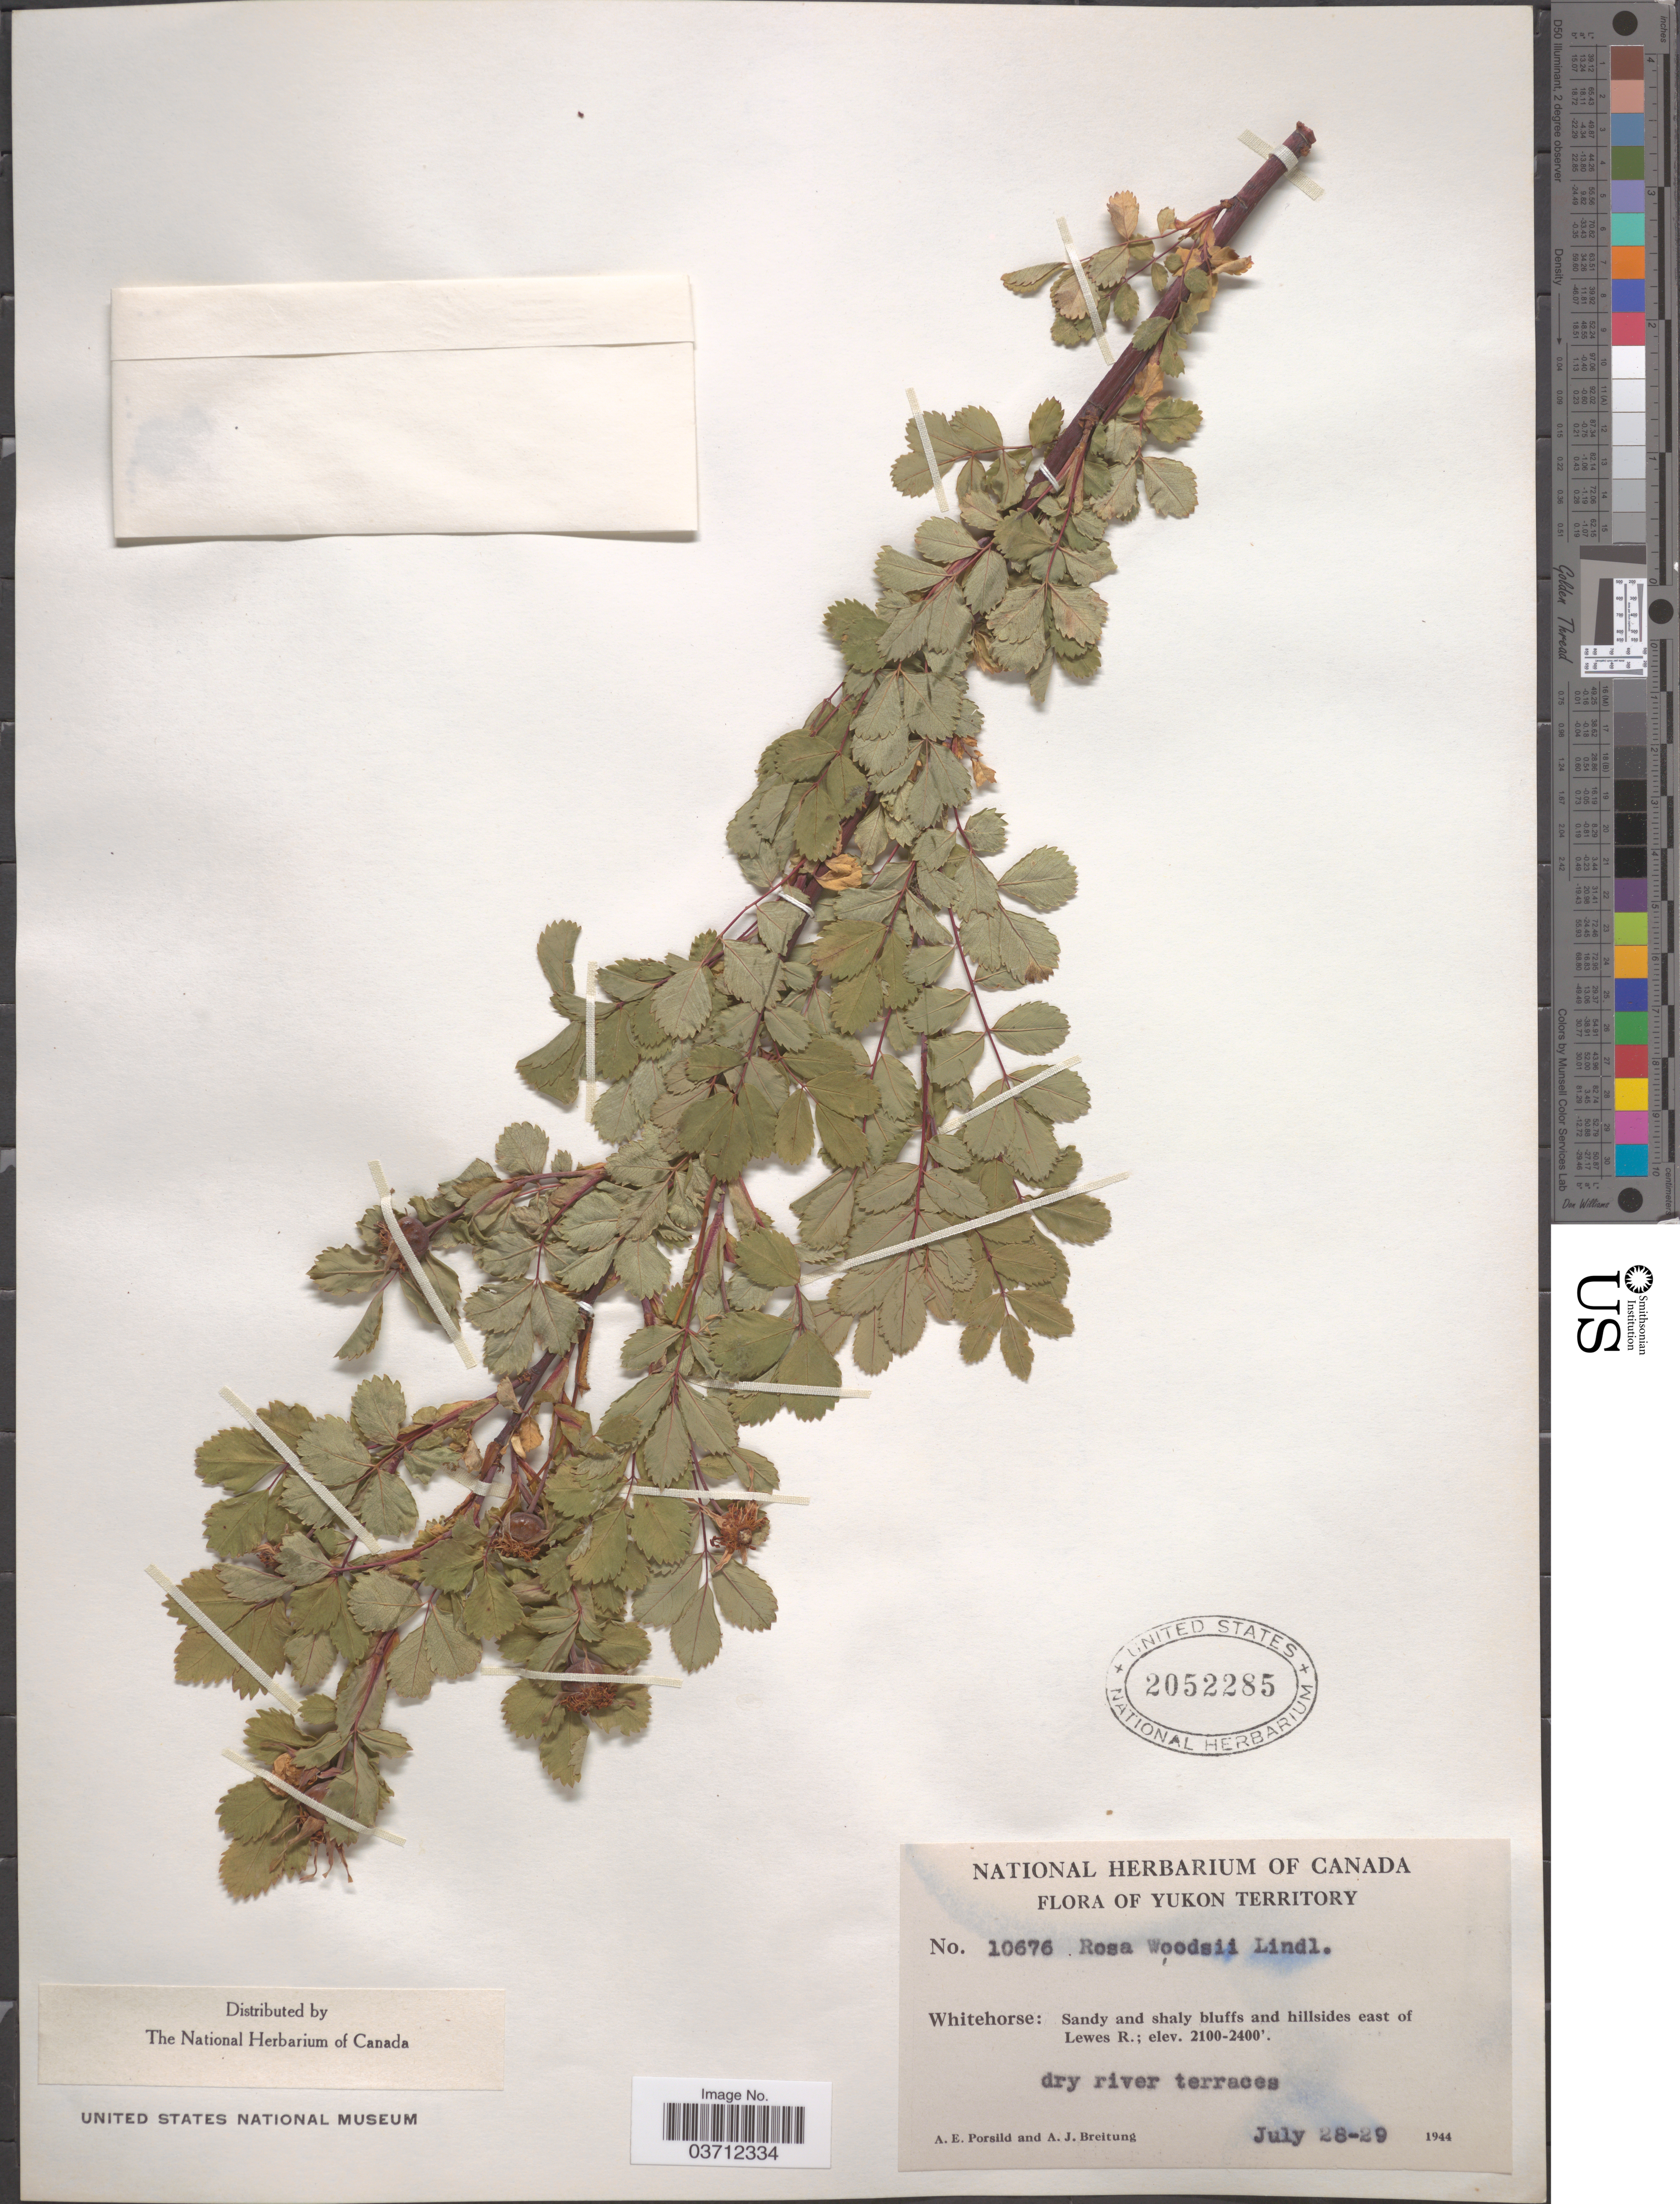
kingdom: Plantae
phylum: Tracheophyta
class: Magnoliopsida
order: Rosales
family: Rosaceae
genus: Rosa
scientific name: Rosa woodsii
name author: Lindl.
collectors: A. E. Porsild & A. Breitung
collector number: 10676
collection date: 1944-07-28/1944-07-29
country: Canada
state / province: Yukon Territory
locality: Whitehorse: Sandy and shaly bluffs and hillsides east of Lewes R. Dry river terraces.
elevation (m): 640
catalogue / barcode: US 2052285